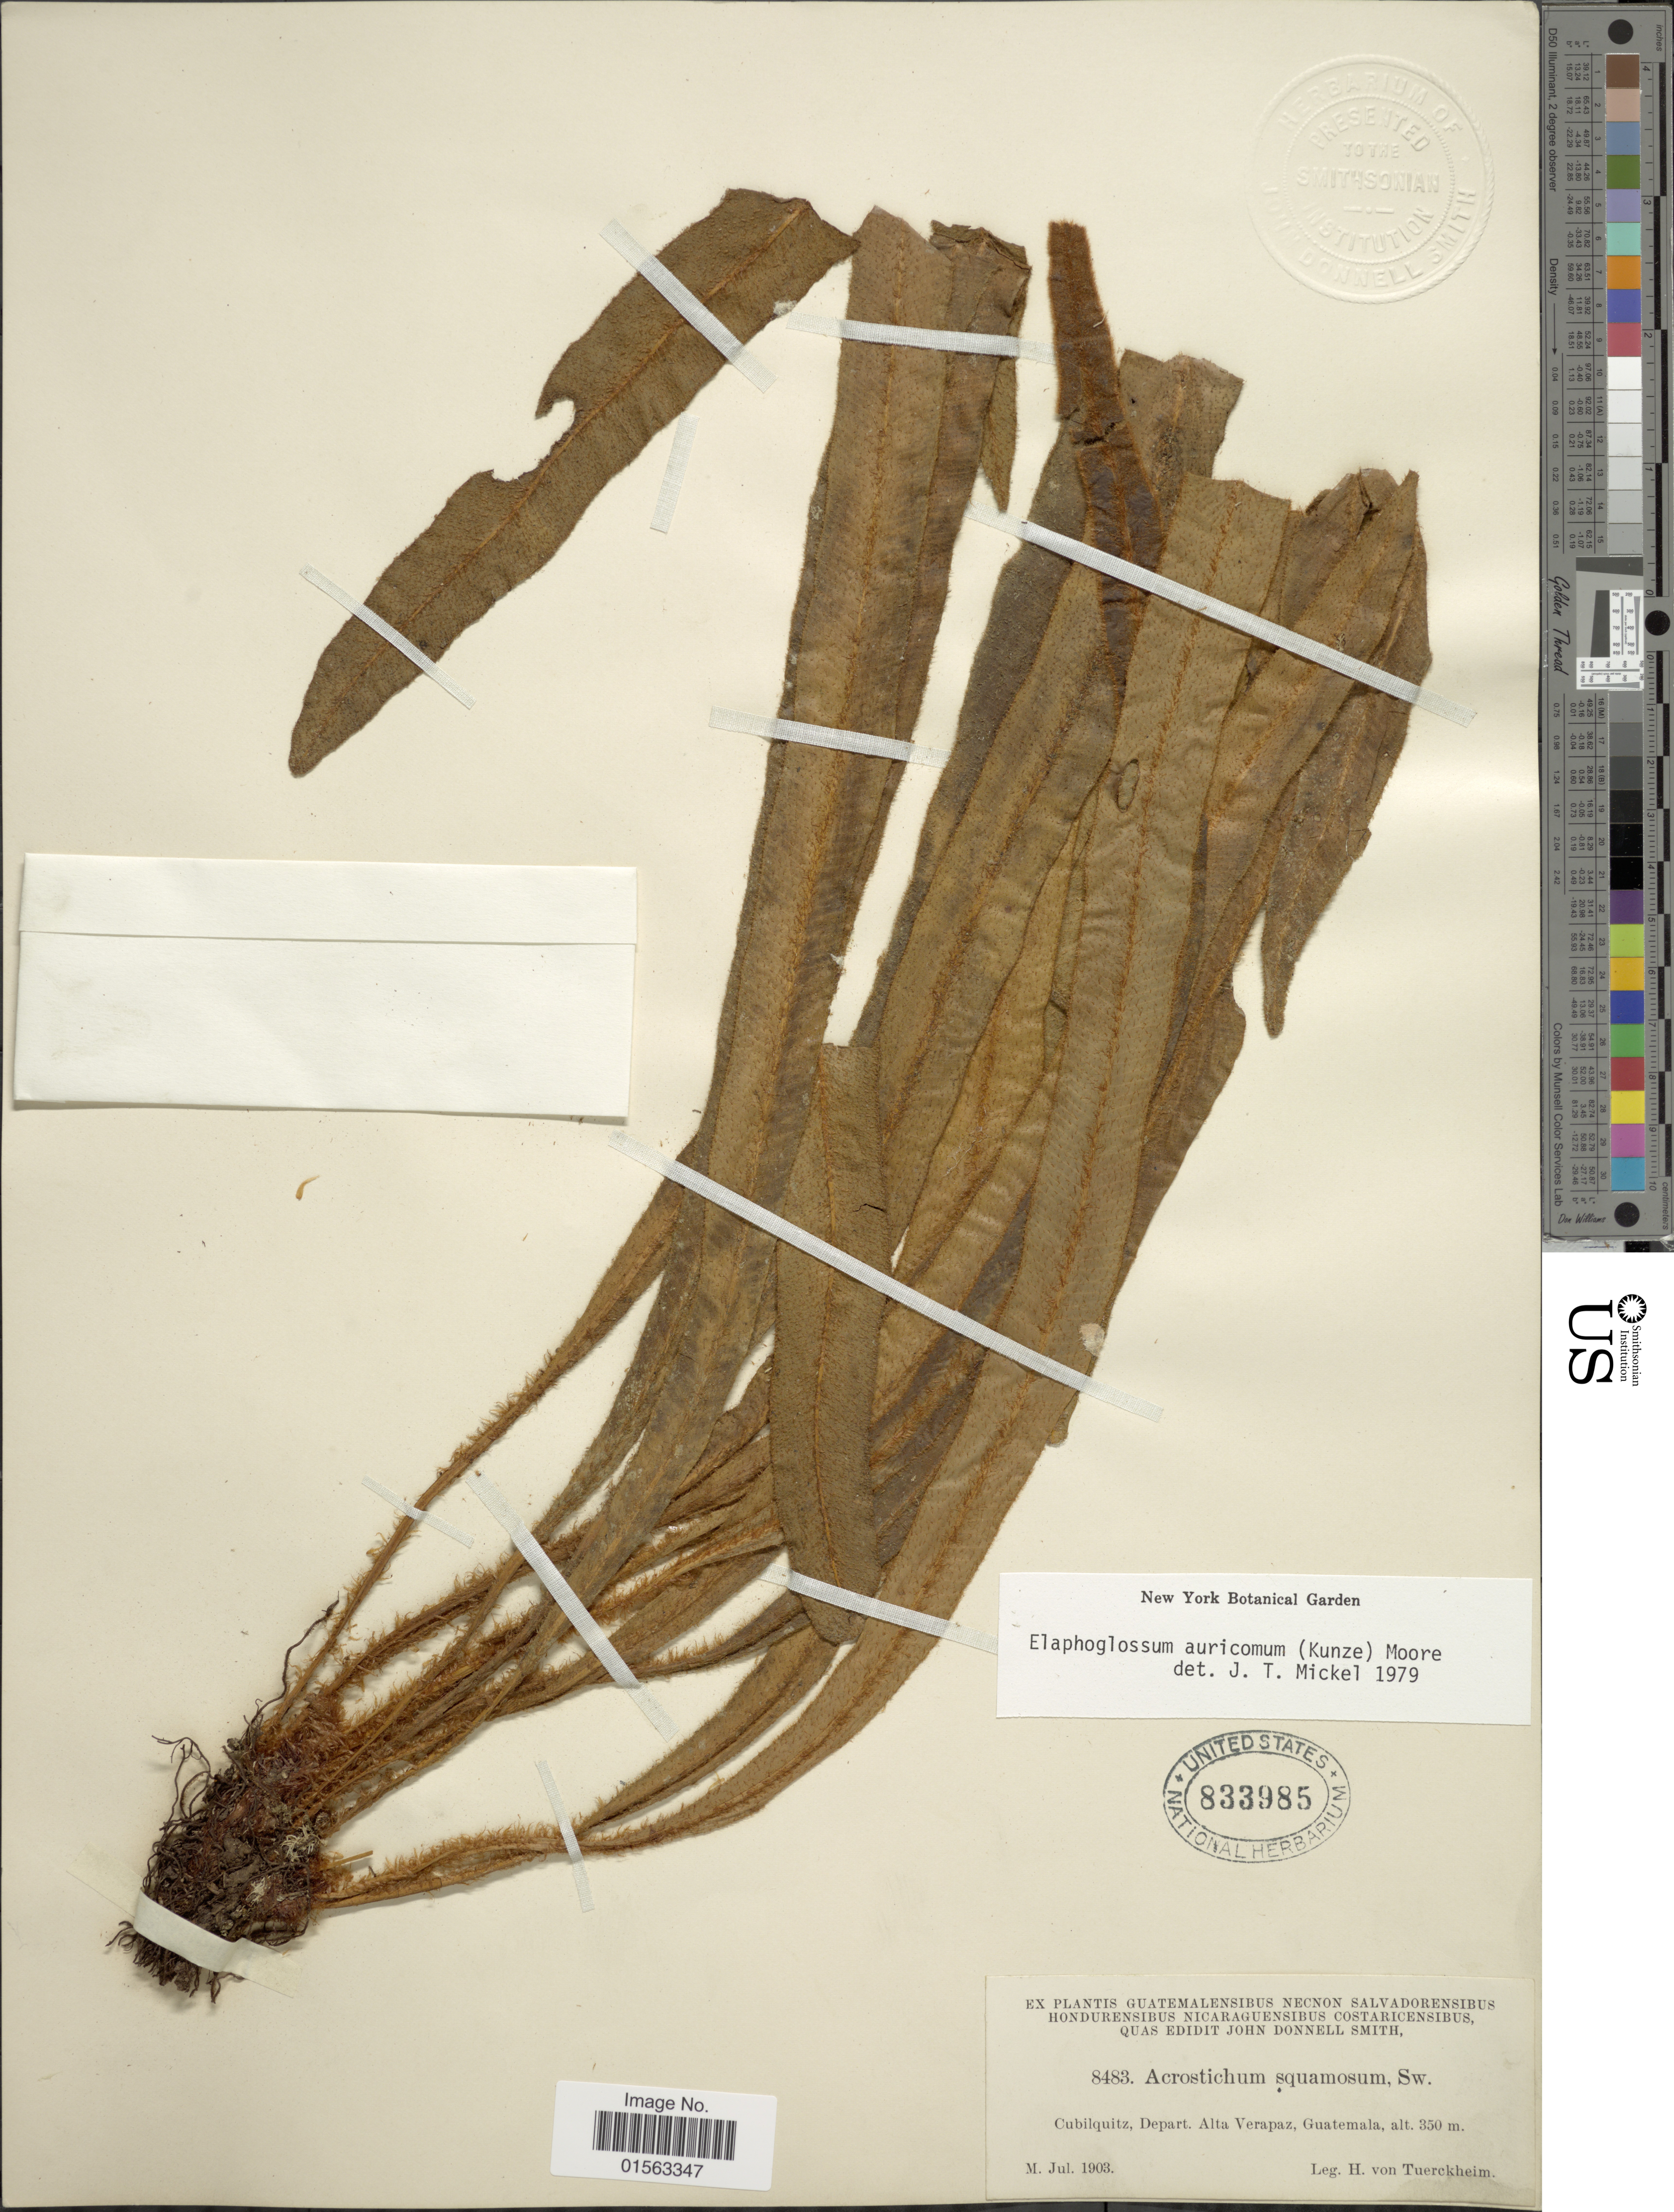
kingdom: Plantae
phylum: Tracheophyta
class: Polypodiopsida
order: Polypodiales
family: Dryopteridaceae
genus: Elaphoglossum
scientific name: Elaphoglossum auricomum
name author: (Kunze) T. Moore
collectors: H. von Türckheim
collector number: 8483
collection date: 1903-07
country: Guatemala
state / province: Alta Verapaz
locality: Cubilquitz, Depart. Alta Verapaz, Guatemala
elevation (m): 350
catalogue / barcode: US 833985